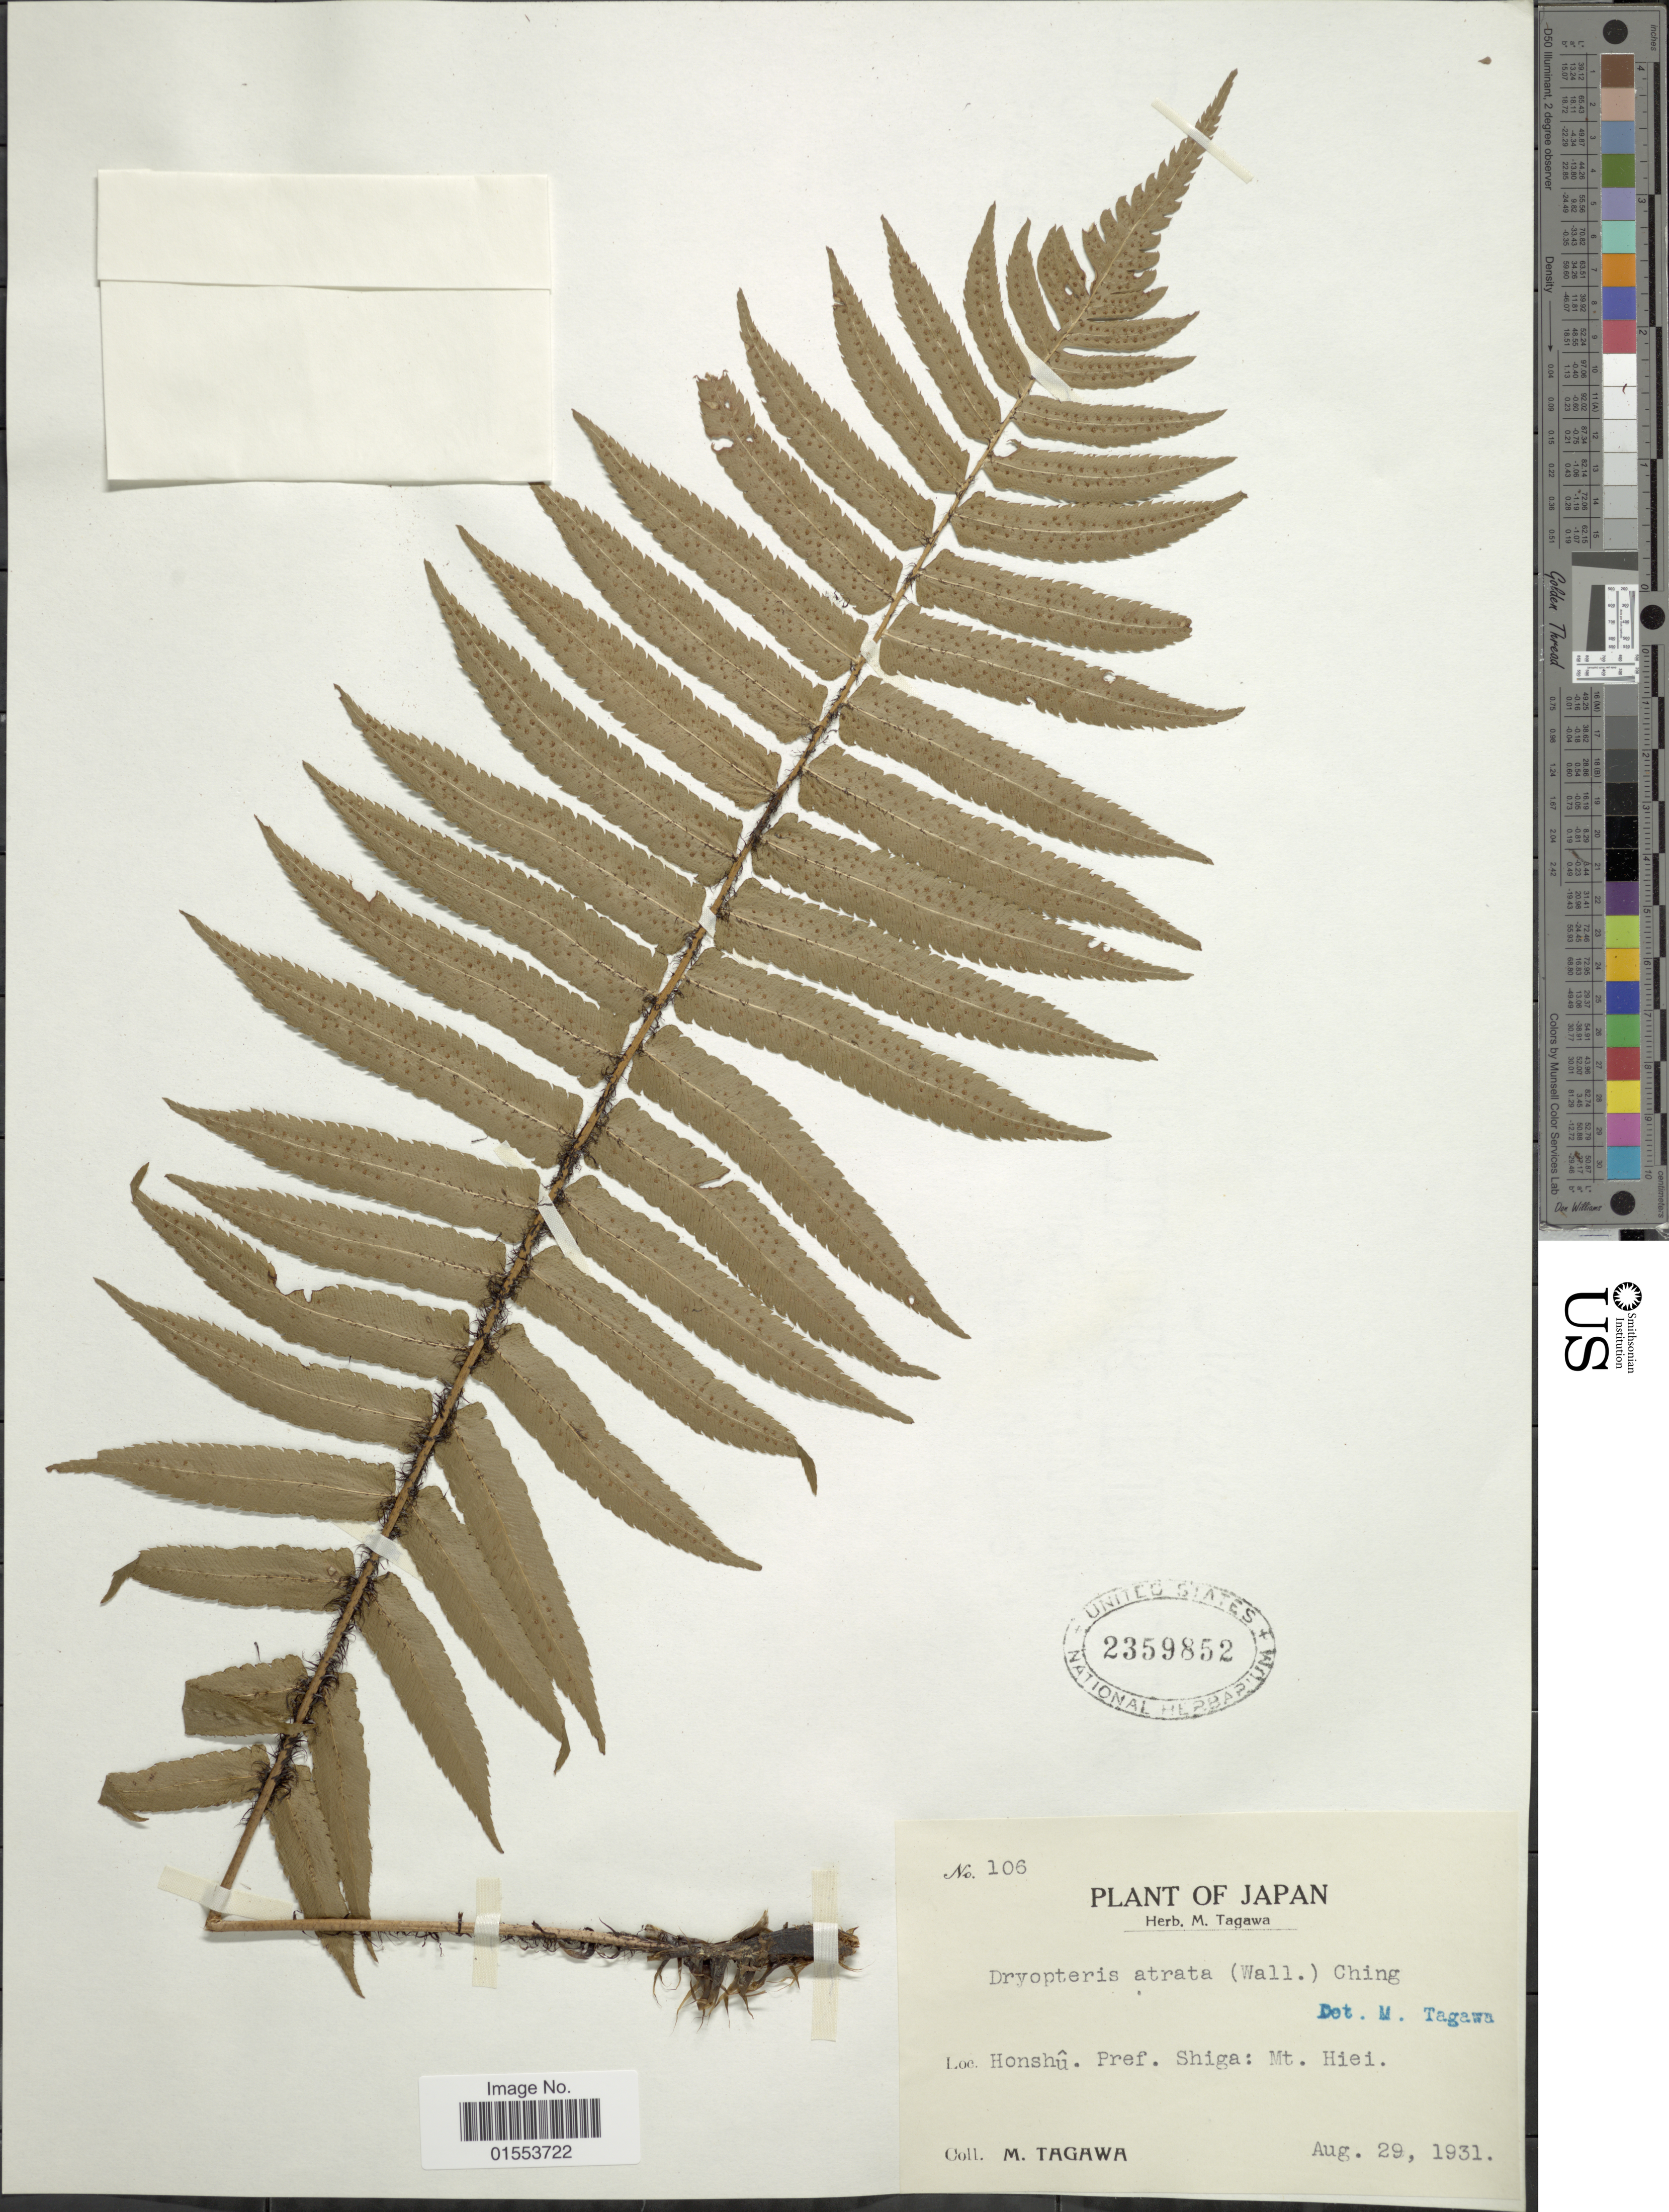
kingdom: Plantae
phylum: Tracheophyta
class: Polypodiopsida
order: Polypodiales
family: Dryopteridaceae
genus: Dryopteris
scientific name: Dryopteris atrata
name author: (Wall. ex Kunze) Ching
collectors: M. Tagawa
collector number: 106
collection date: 1931-08-29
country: Japan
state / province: Siga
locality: Japan. Honshu. Pref. Shiga: Mt. Hiei.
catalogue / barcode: US 2359852